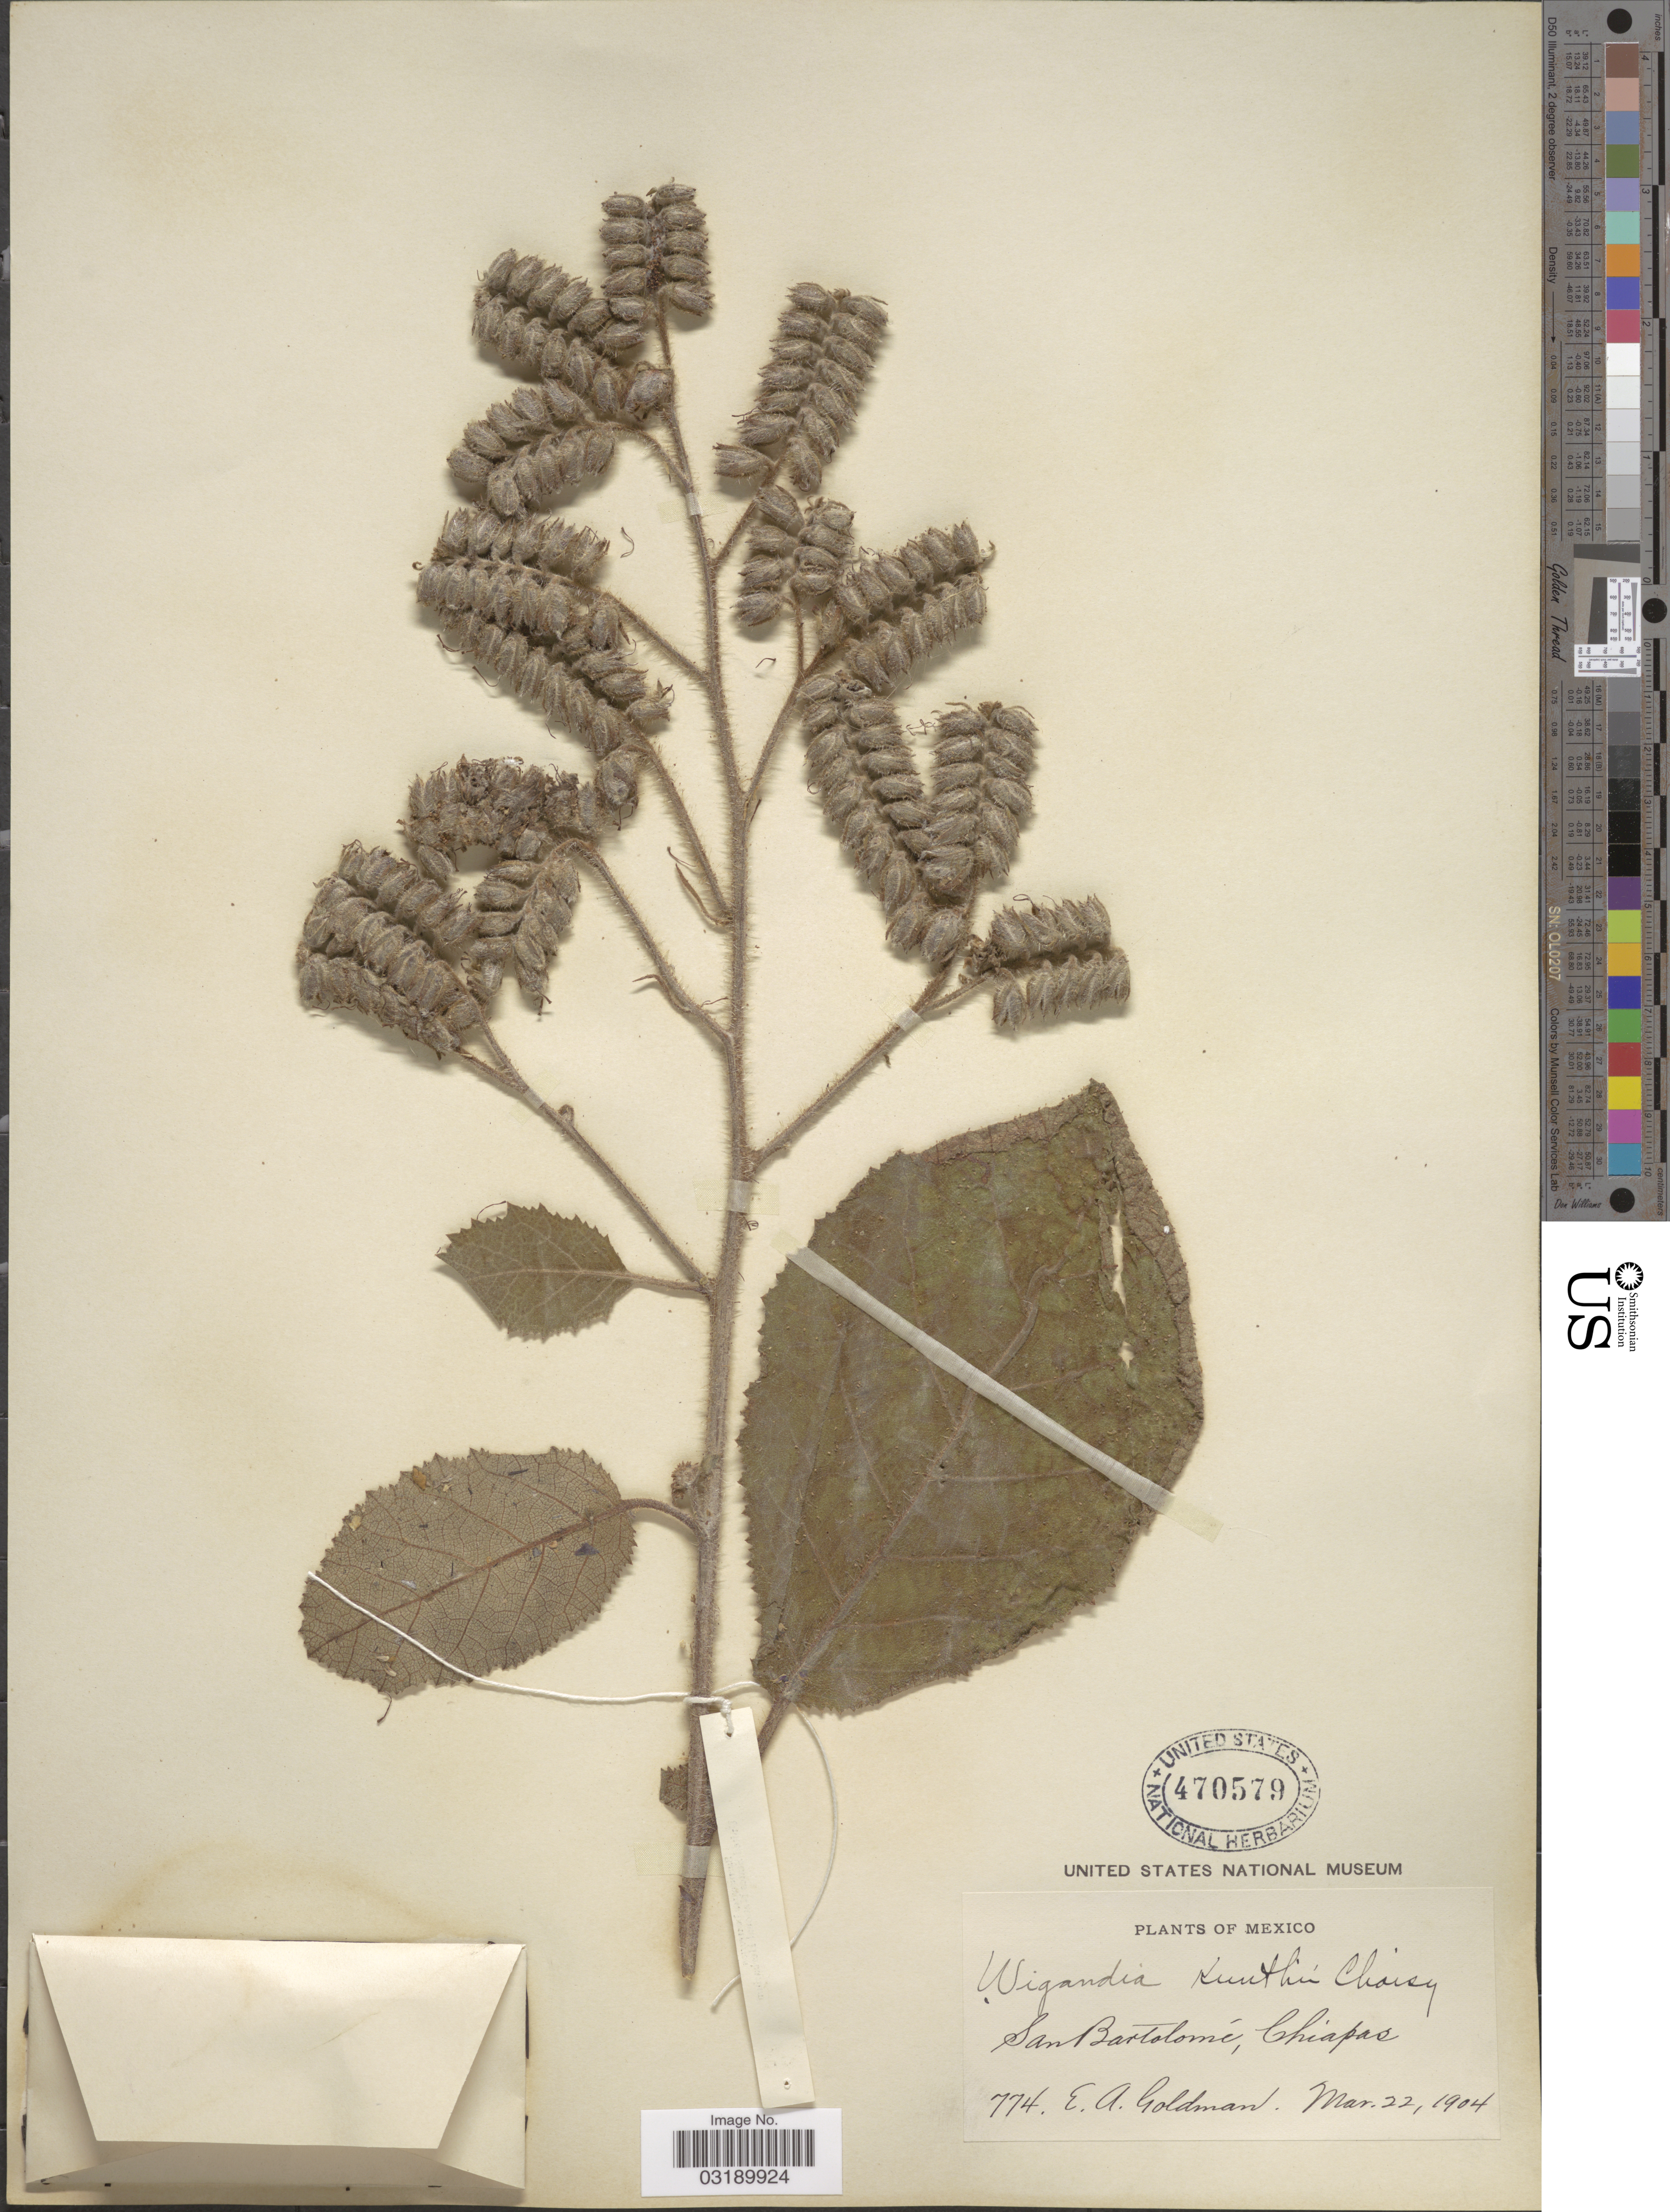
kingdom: Plantae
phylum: Tracheophyta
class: Magnoliopsida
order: Boraginales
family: Namaceae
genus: Wigandia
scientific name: Wigandia kunthii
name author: Choisy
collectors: E. A. Goldman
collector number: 774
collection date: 1904-03-22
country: Mexico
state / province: Chiapas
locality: San Bartolomé.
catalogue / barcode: US 470579